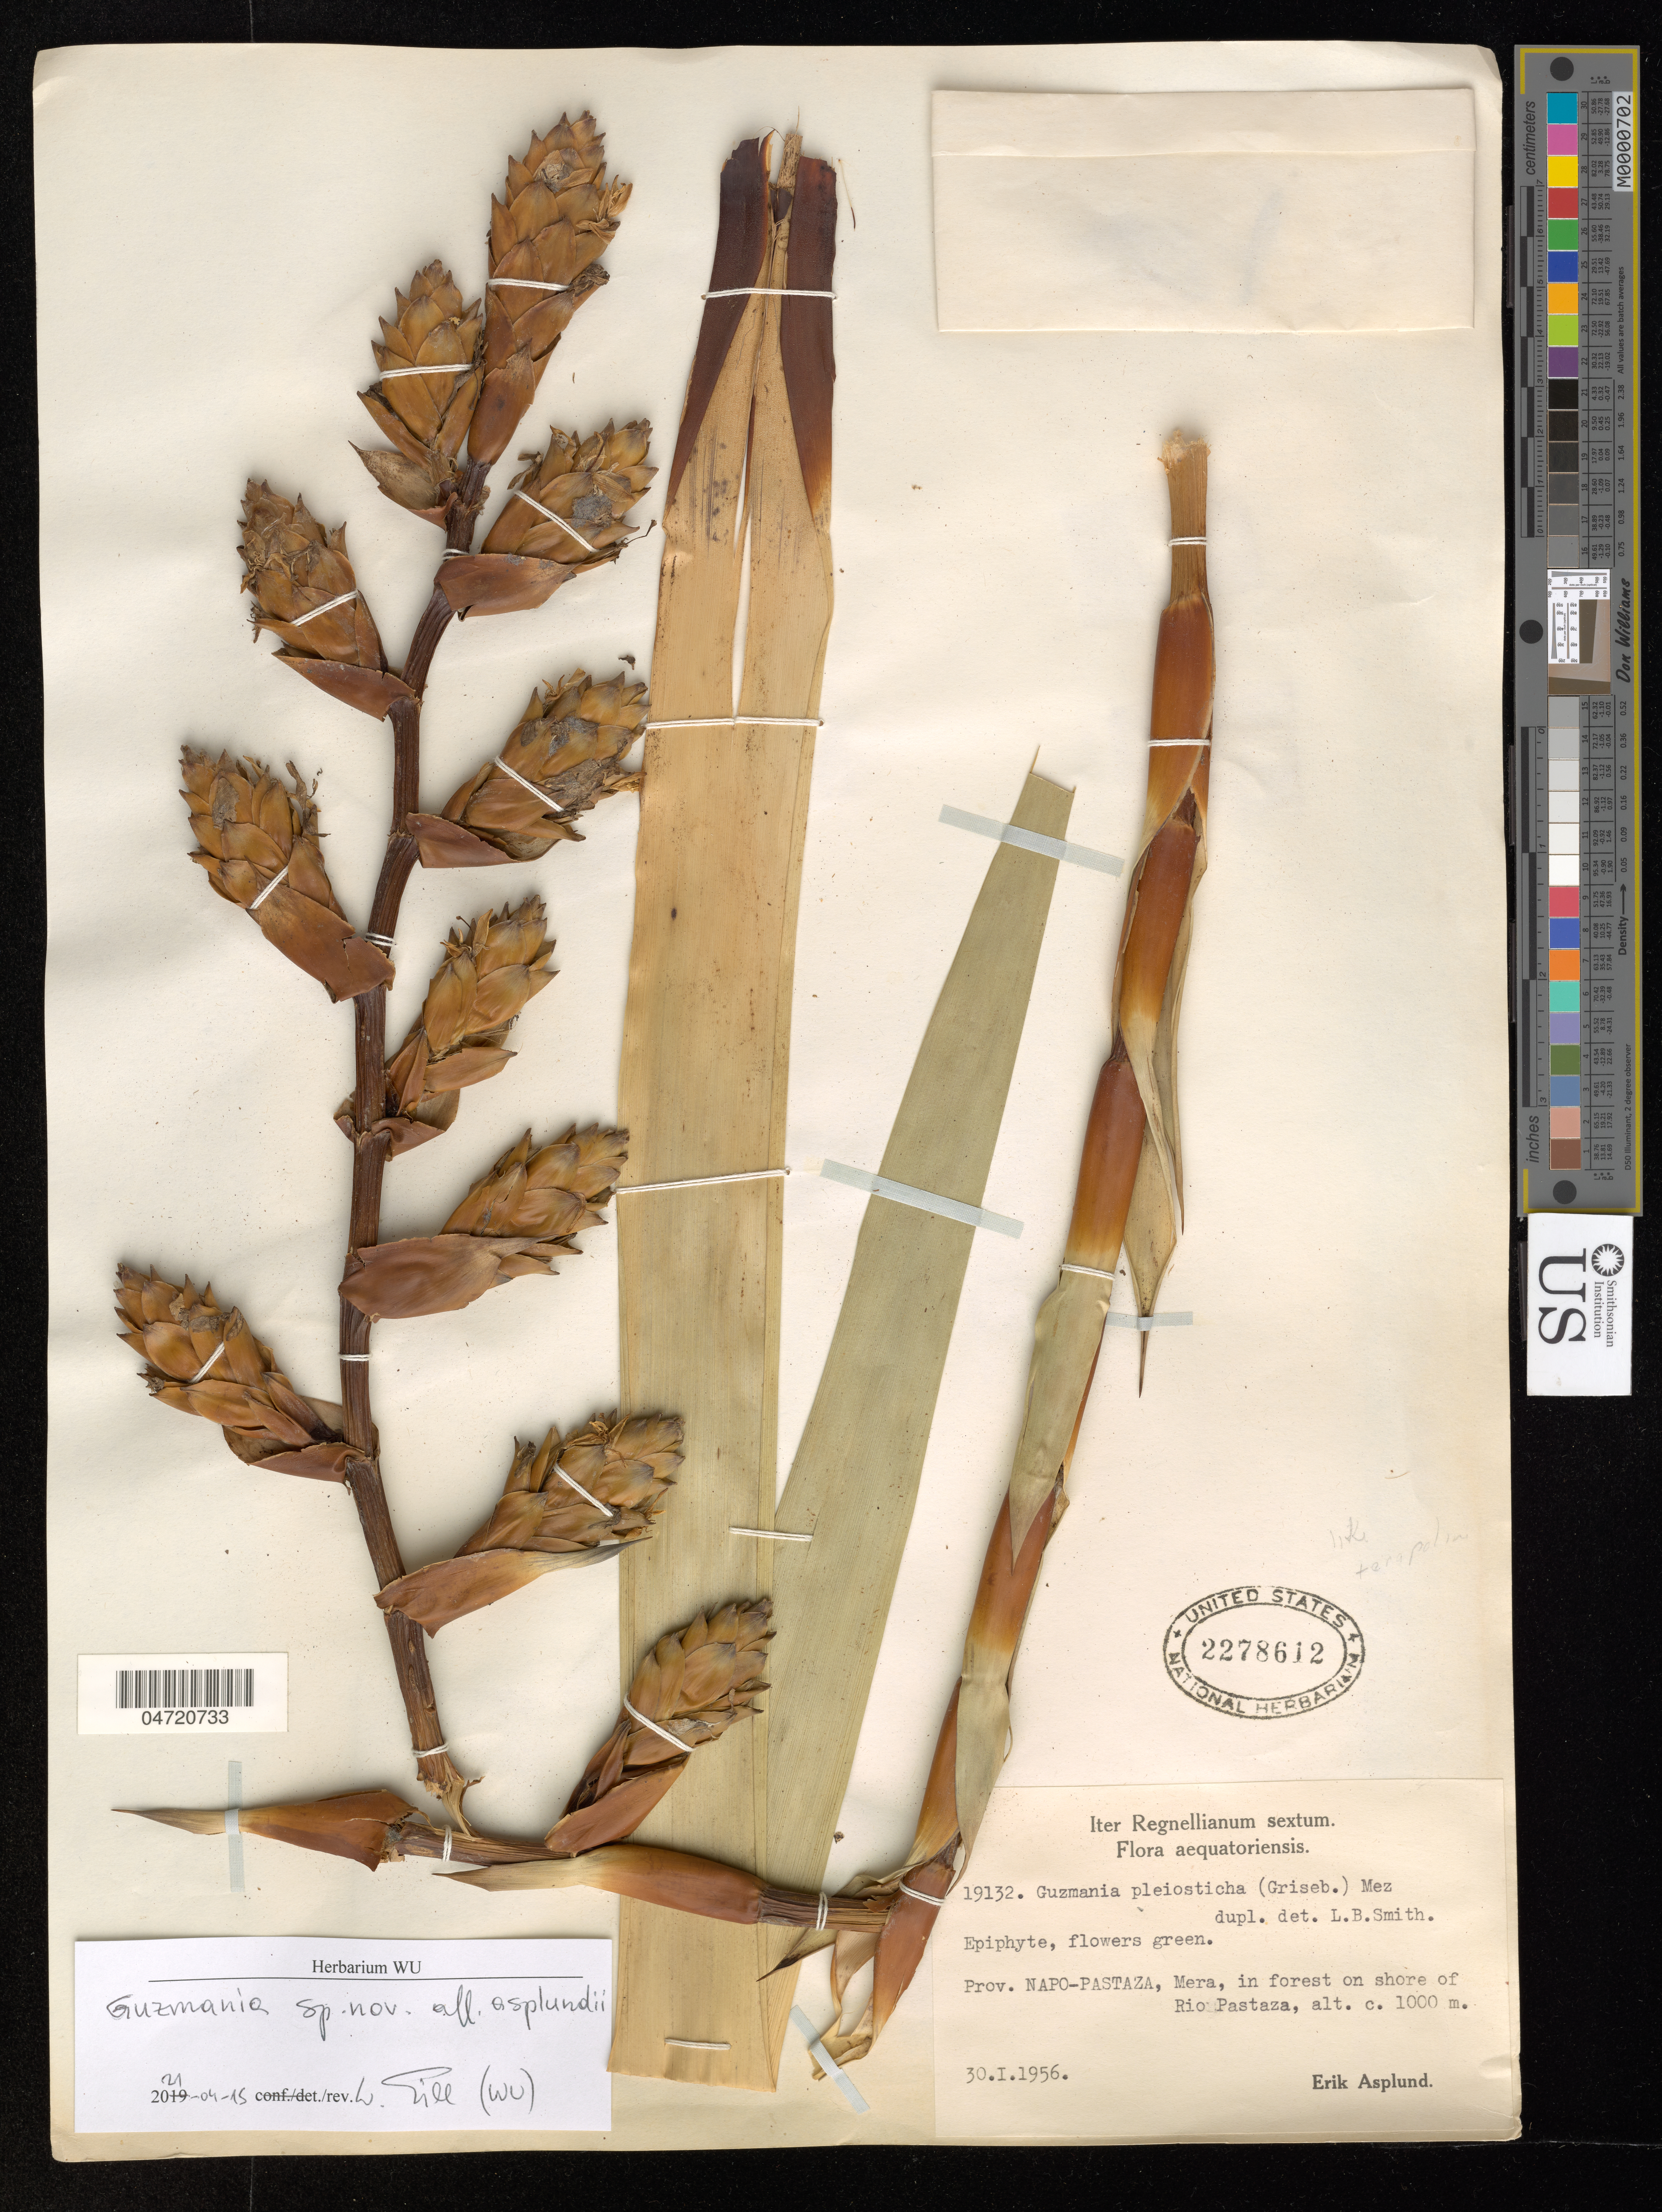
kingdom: Plantae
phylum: Tracheophyta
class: Liliopsida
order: Poales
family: Bromeliaceae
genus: Guzmania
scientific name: Guzmania sp. nov. aff. asplundii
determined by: Till, W.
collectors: E. Asplund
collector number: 19132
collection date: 1956-01-30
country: Ecuador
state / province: Napo / Pastaza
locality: Mera, Rio Pastaza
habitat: In forest on the shore of the river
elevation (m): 1000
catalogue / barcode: US 2278612